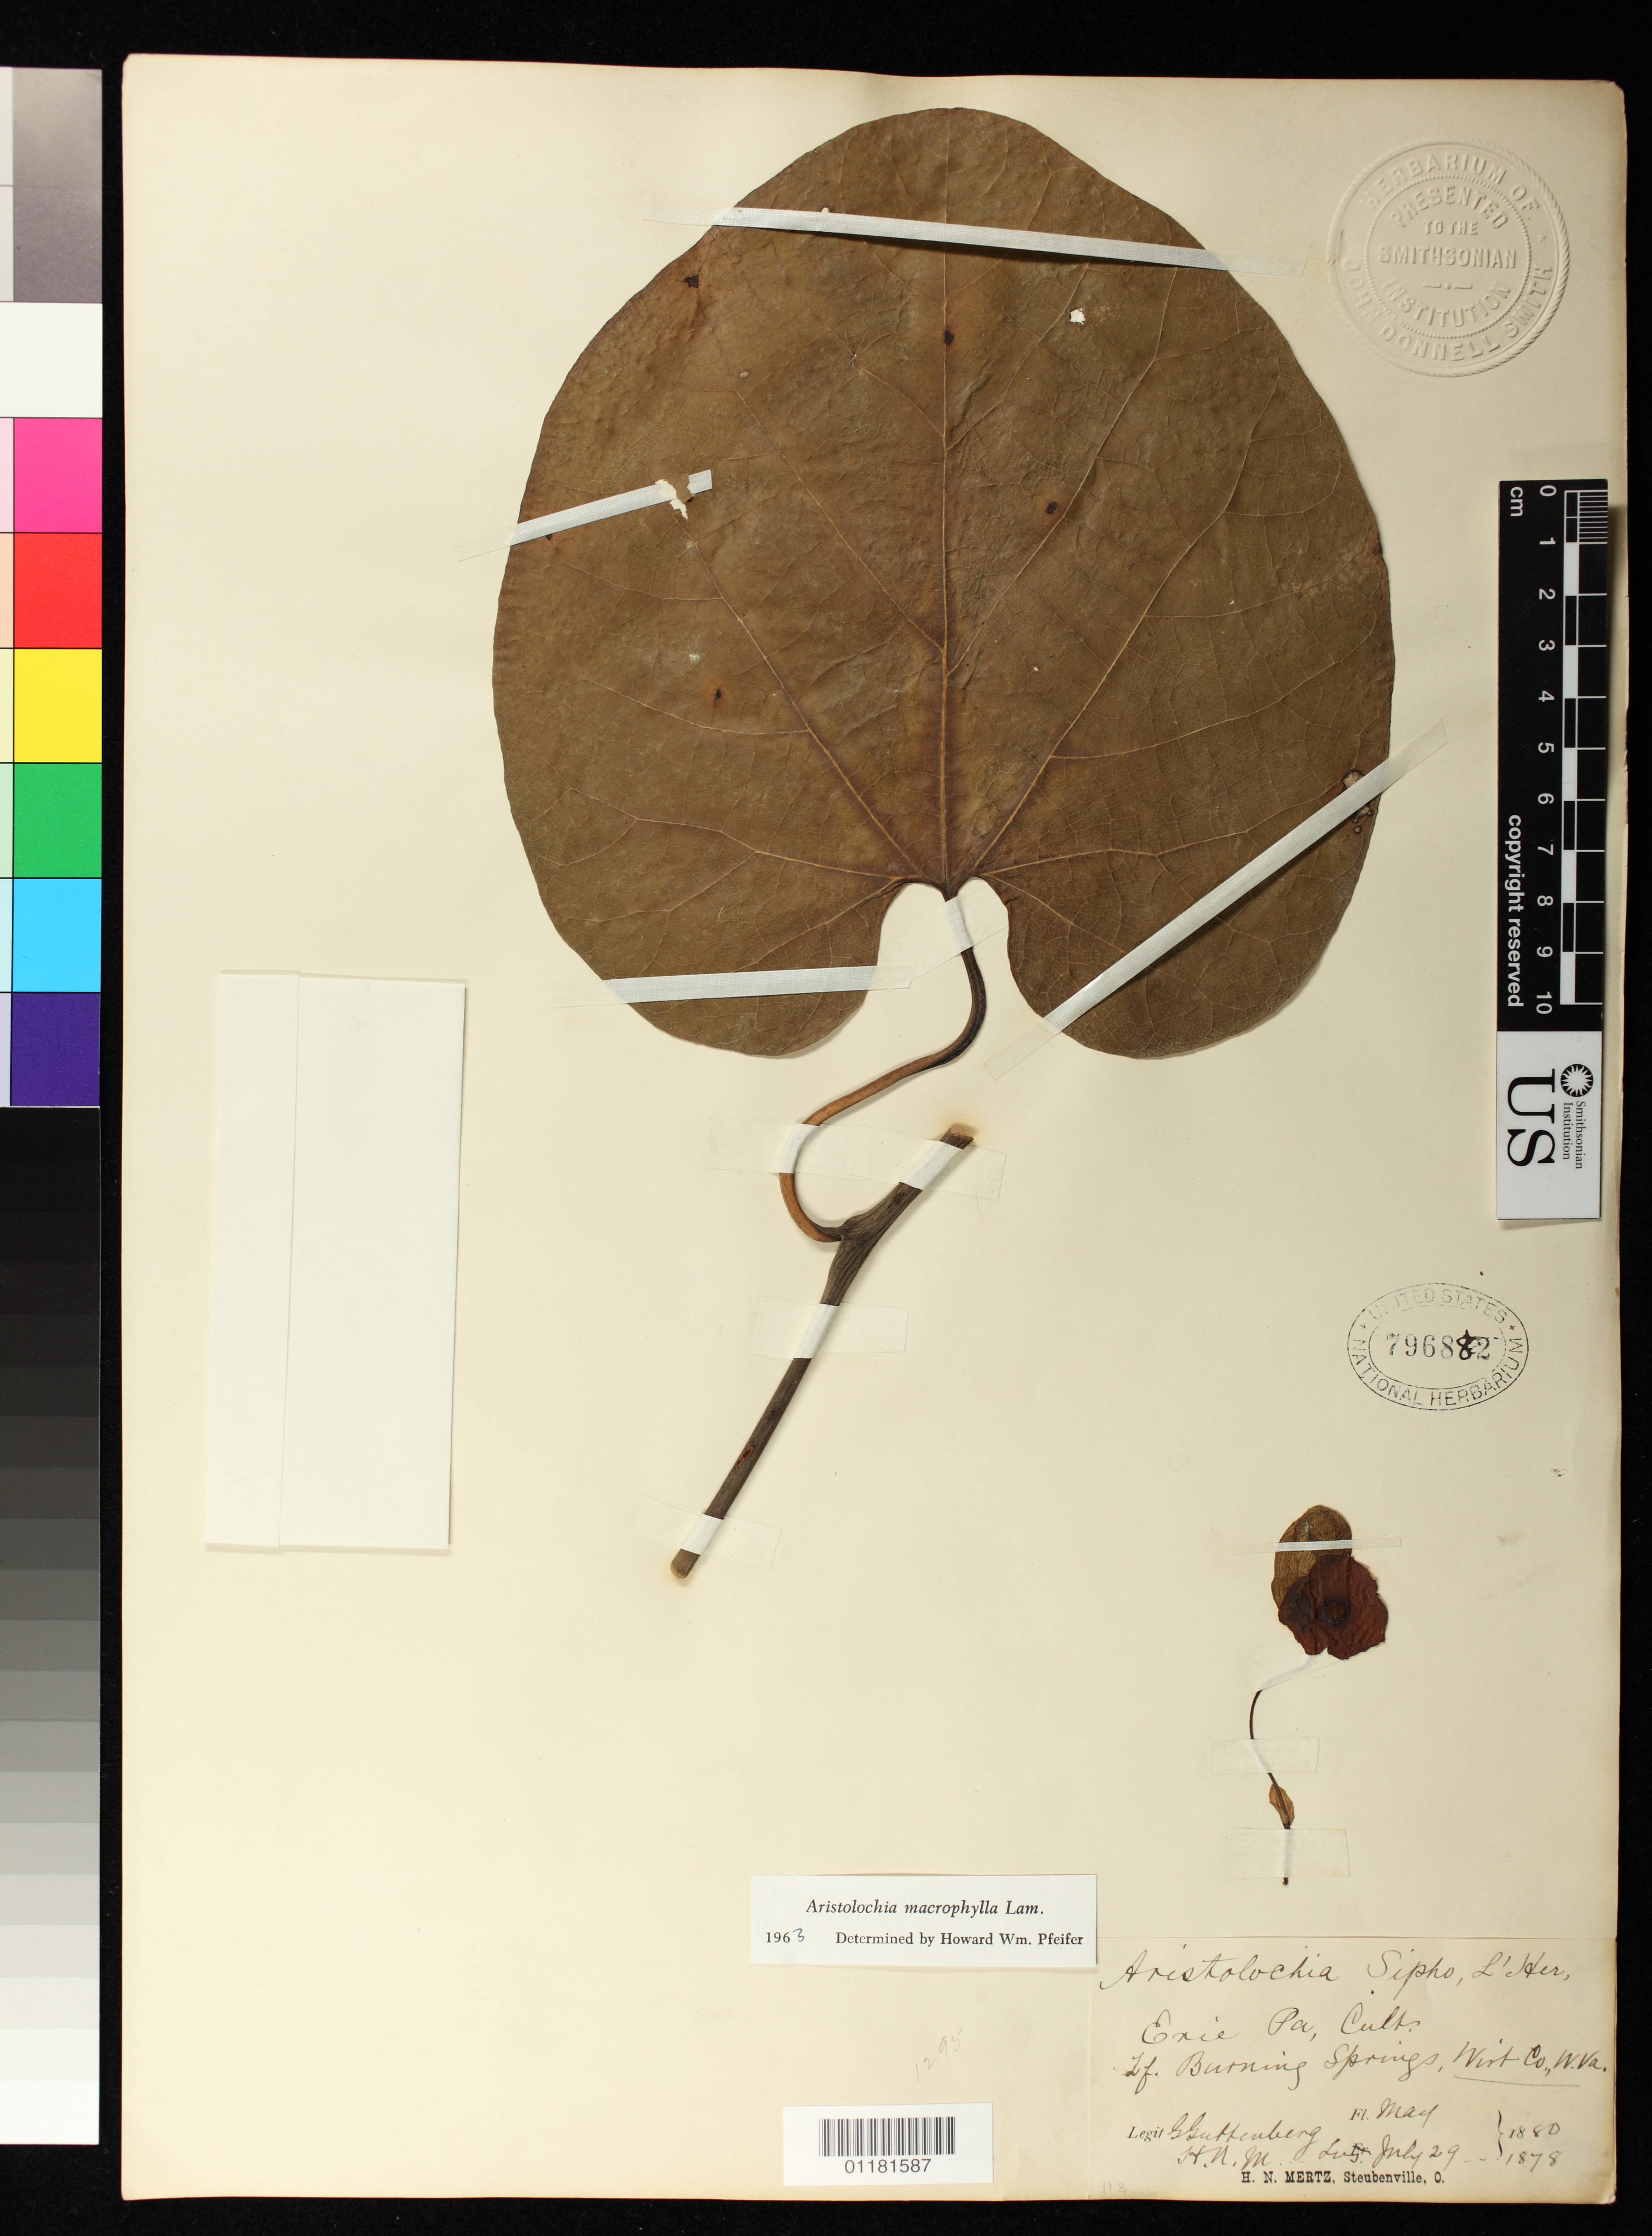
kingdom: Plantae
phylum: Tracheophyta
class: Magnoliopsida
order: Piperales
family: Aristolochiaceae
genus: Aristolochia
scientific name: Aristolochia macrophylla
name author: Lam.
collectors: R. G. von Guttenberg & H. Mertz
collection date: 1878-07-29,1880-05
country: United States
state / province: West Virginia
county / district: Wirt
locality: Burning Springs, Wirt County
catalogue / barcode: US 796882